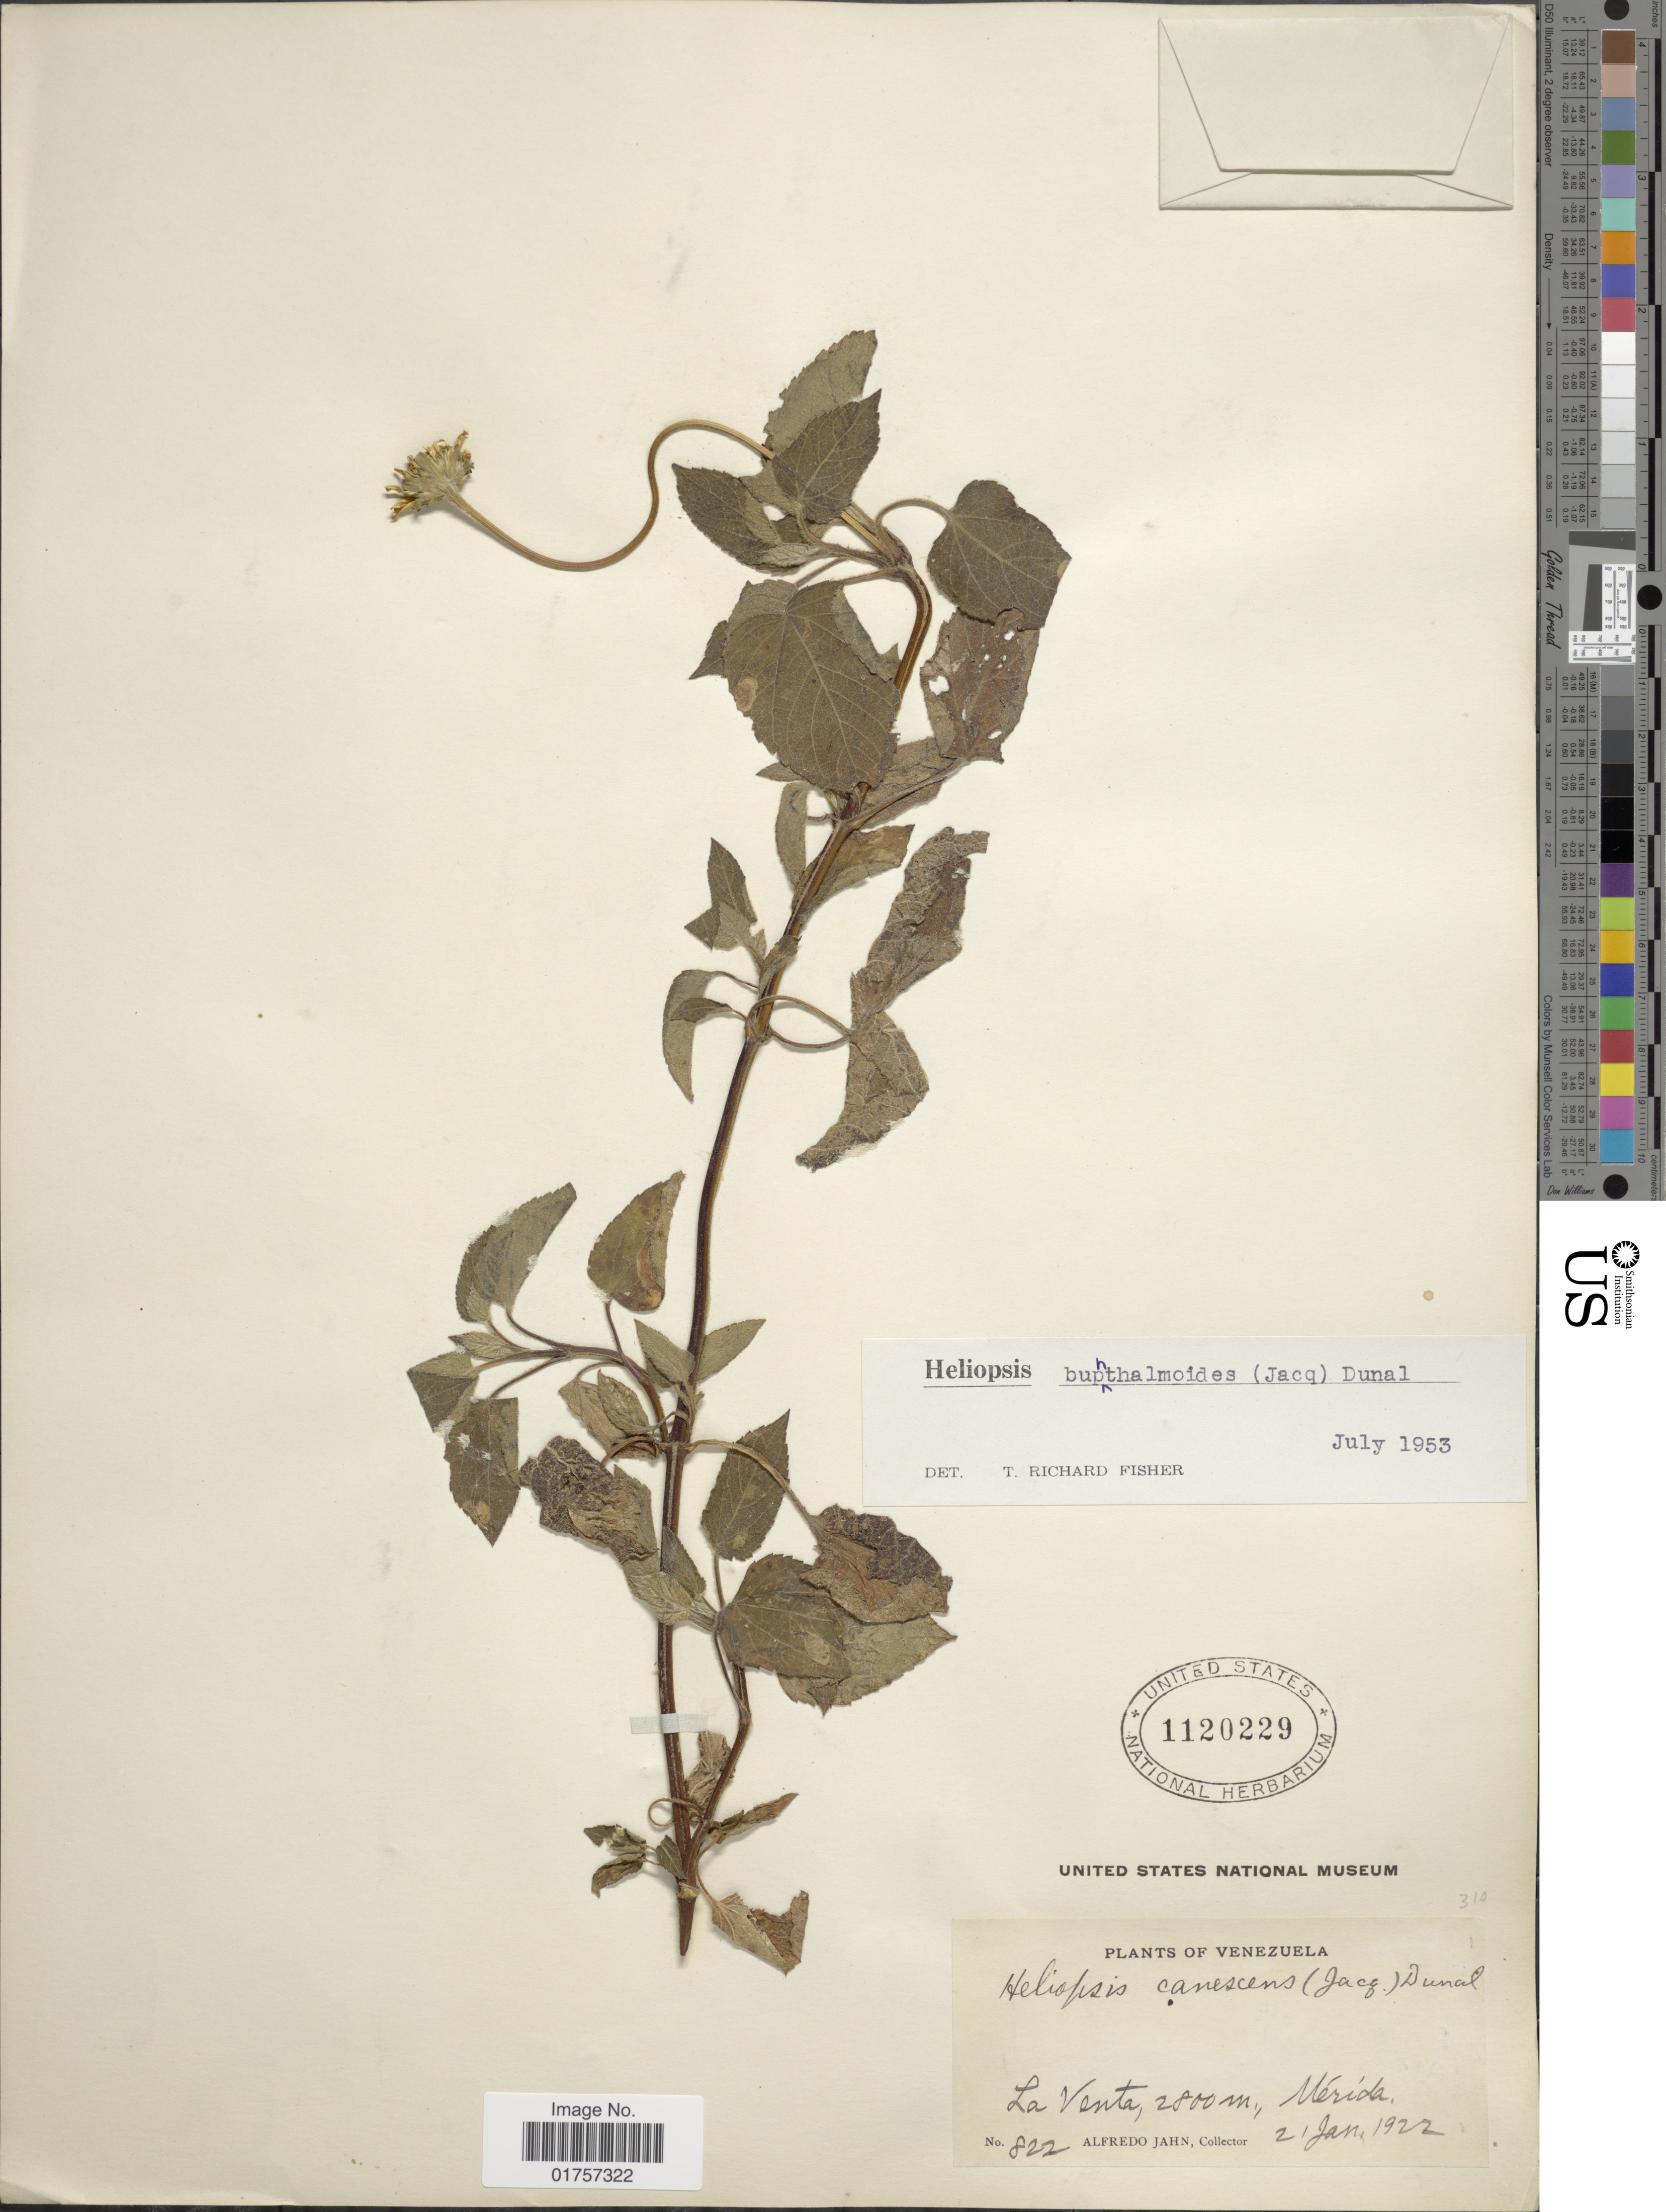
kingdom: Plantae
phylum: Tracheophyta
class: Magnoliopsida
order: Asterales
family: Asteraceae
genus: Heliopsis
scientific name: Heliopsis buphthalmoides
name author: (Jacq.) Dunal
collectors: A. Jahn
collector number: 822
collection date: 1922-01-21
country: Venezuela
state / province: Mérida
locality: La Venta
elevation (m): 2800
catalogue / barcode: US 1120229